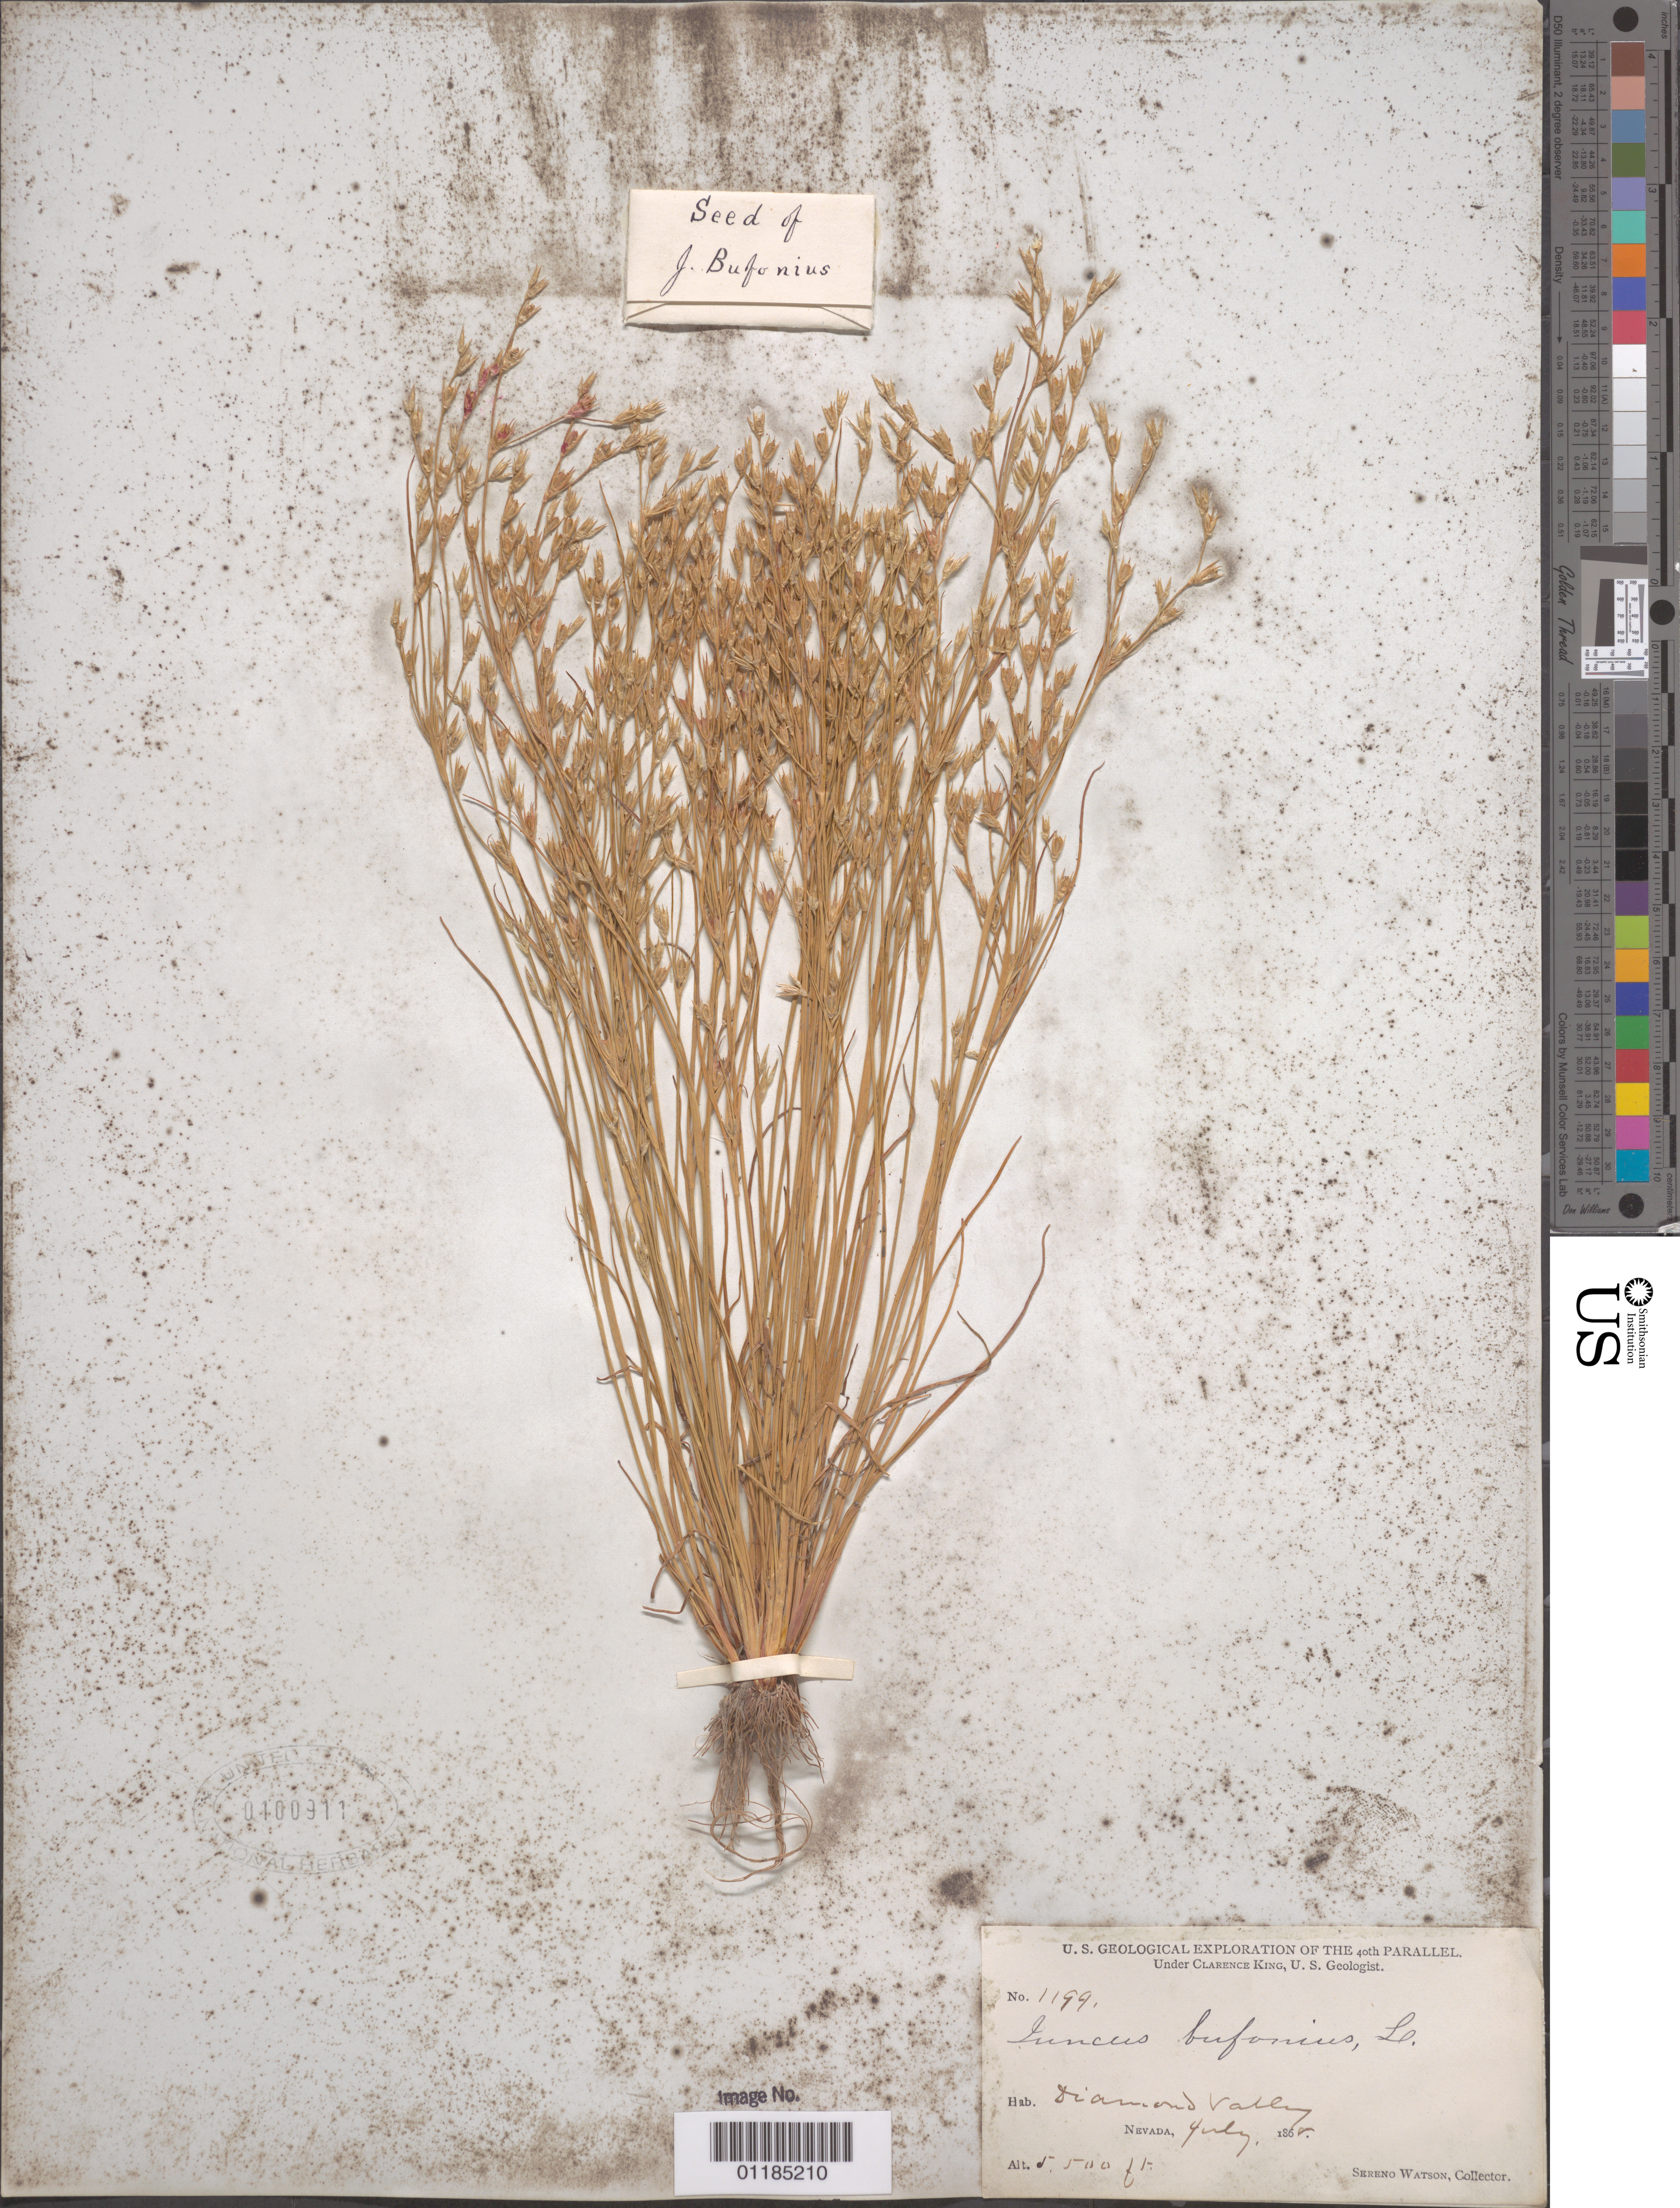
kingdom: Plantae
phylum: Tracheophyta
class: Liliopsida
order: Poales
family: Juncaceae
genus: Juncus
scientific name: Juncus bufonius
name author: L.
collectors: S. Watson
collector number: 1199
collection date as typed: Jul 1868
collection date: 1868-07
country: United States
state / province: Nevada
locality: Diamond Valley.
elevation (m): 1676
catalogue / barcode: US 100911